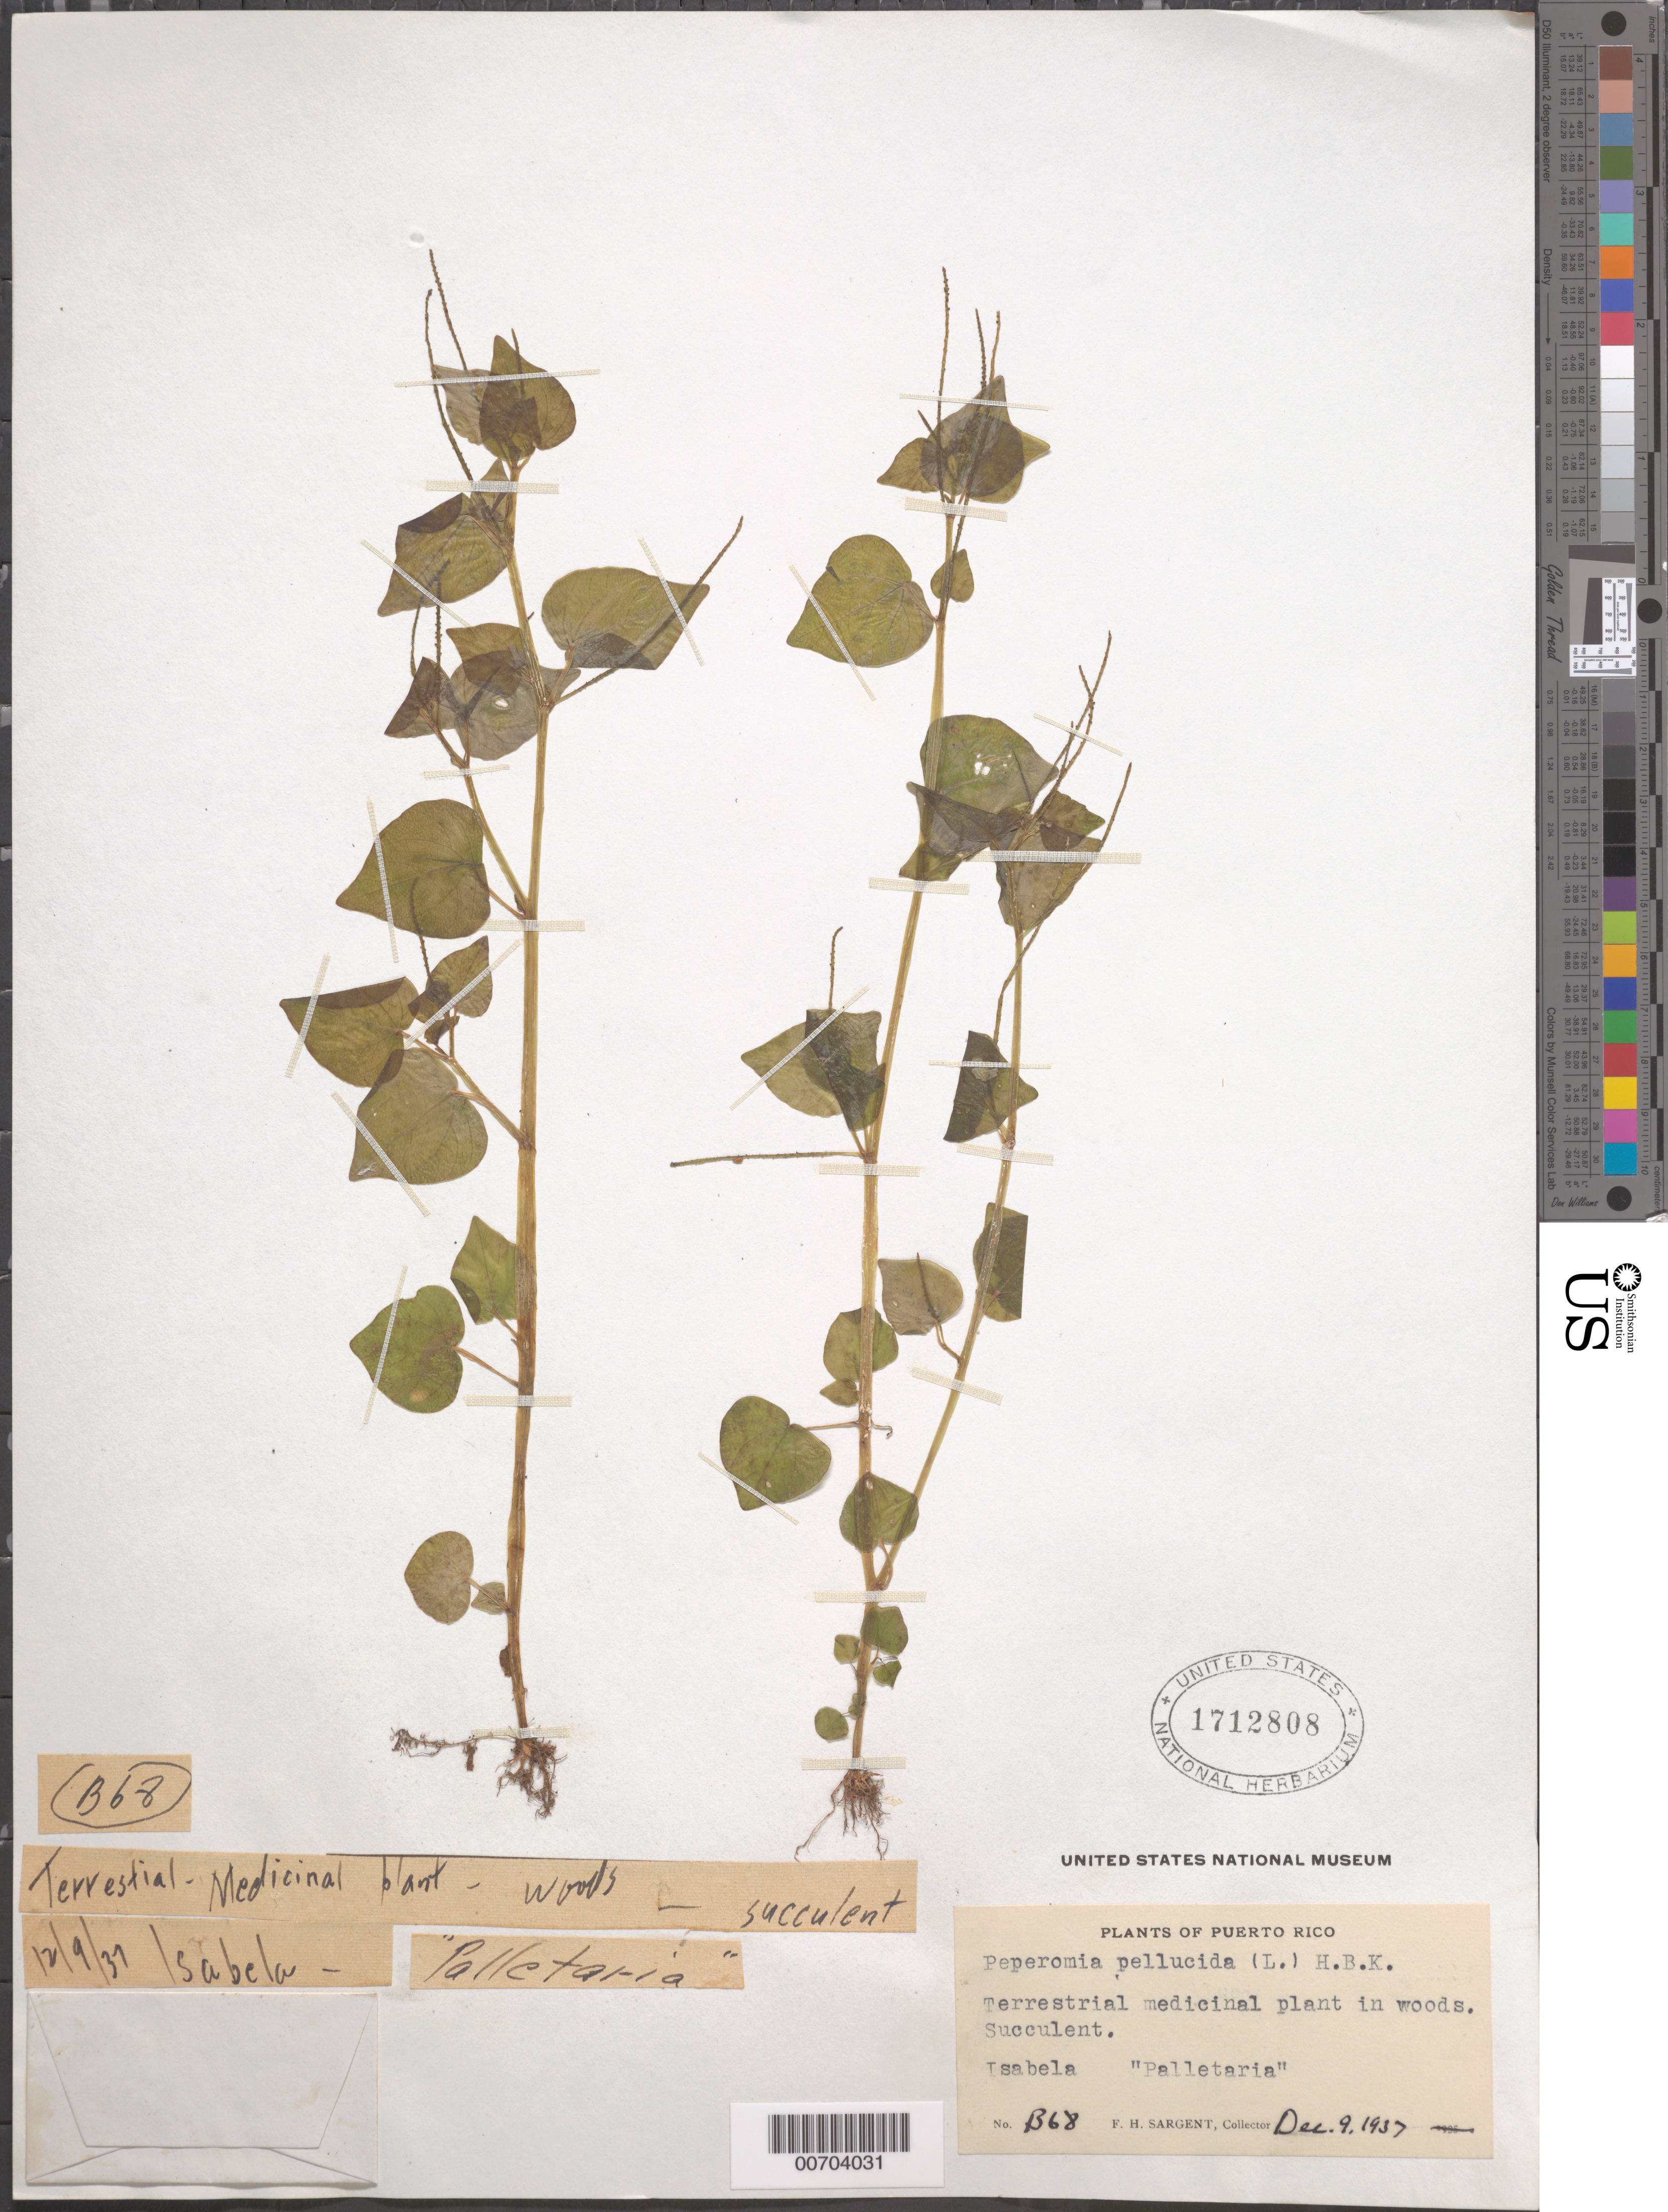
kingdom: Plantae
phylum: Tracheophyta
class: Magnoliopsida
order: Piperales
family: Piperaceae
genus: Peperomia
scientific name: Peperomia pellucida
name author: (L.) Kunth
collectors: F. H. Sargent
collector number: B 68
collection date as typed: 09 Dec 1937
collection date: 1937-12-09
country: Puerto Rico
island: Greater Antilles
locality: Isabela "Palletaria"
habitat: In woods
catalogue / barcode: US 1712808